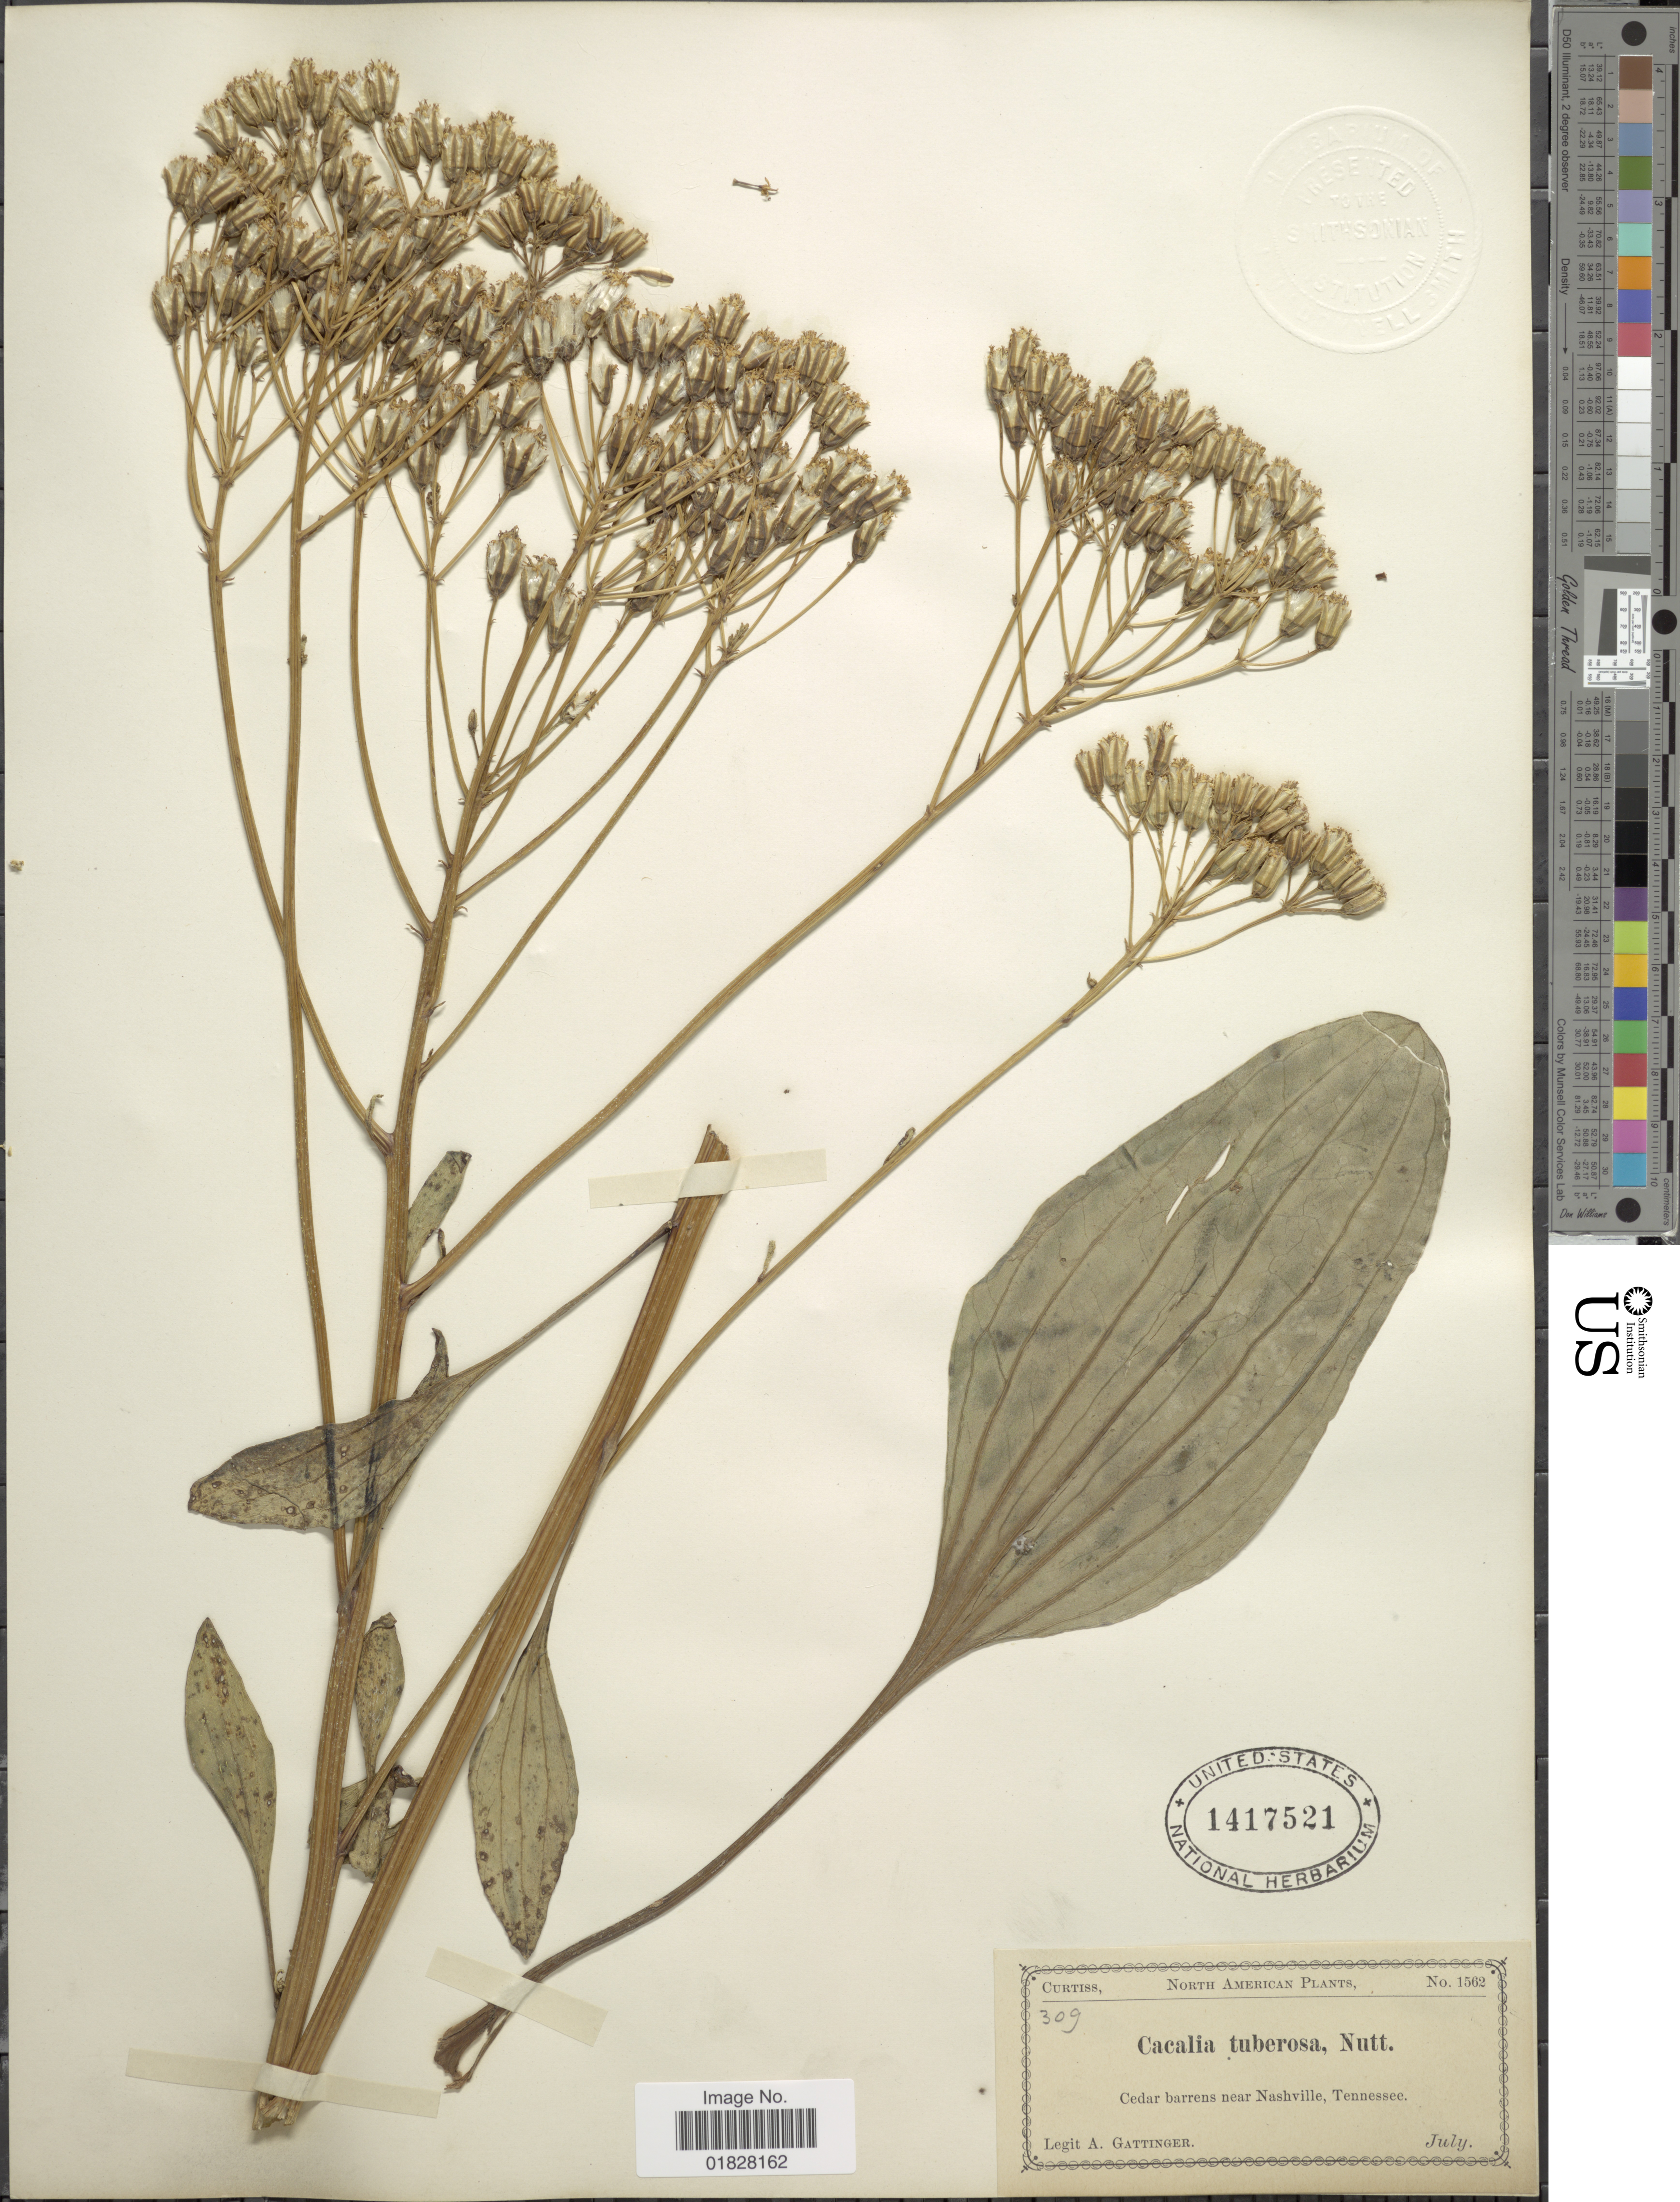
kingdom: Plantae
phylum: Tracheophyta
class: Magnoliopsida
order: Asterales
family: Asteraceae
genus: Arnoglossum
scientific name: Arnoglossum plantagineum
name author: Raf.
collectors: A. Gattinger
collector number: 1562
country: United States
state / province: Tennessee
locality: Cedar barrens near Nashville, Tennessee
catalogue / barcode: US 1417521